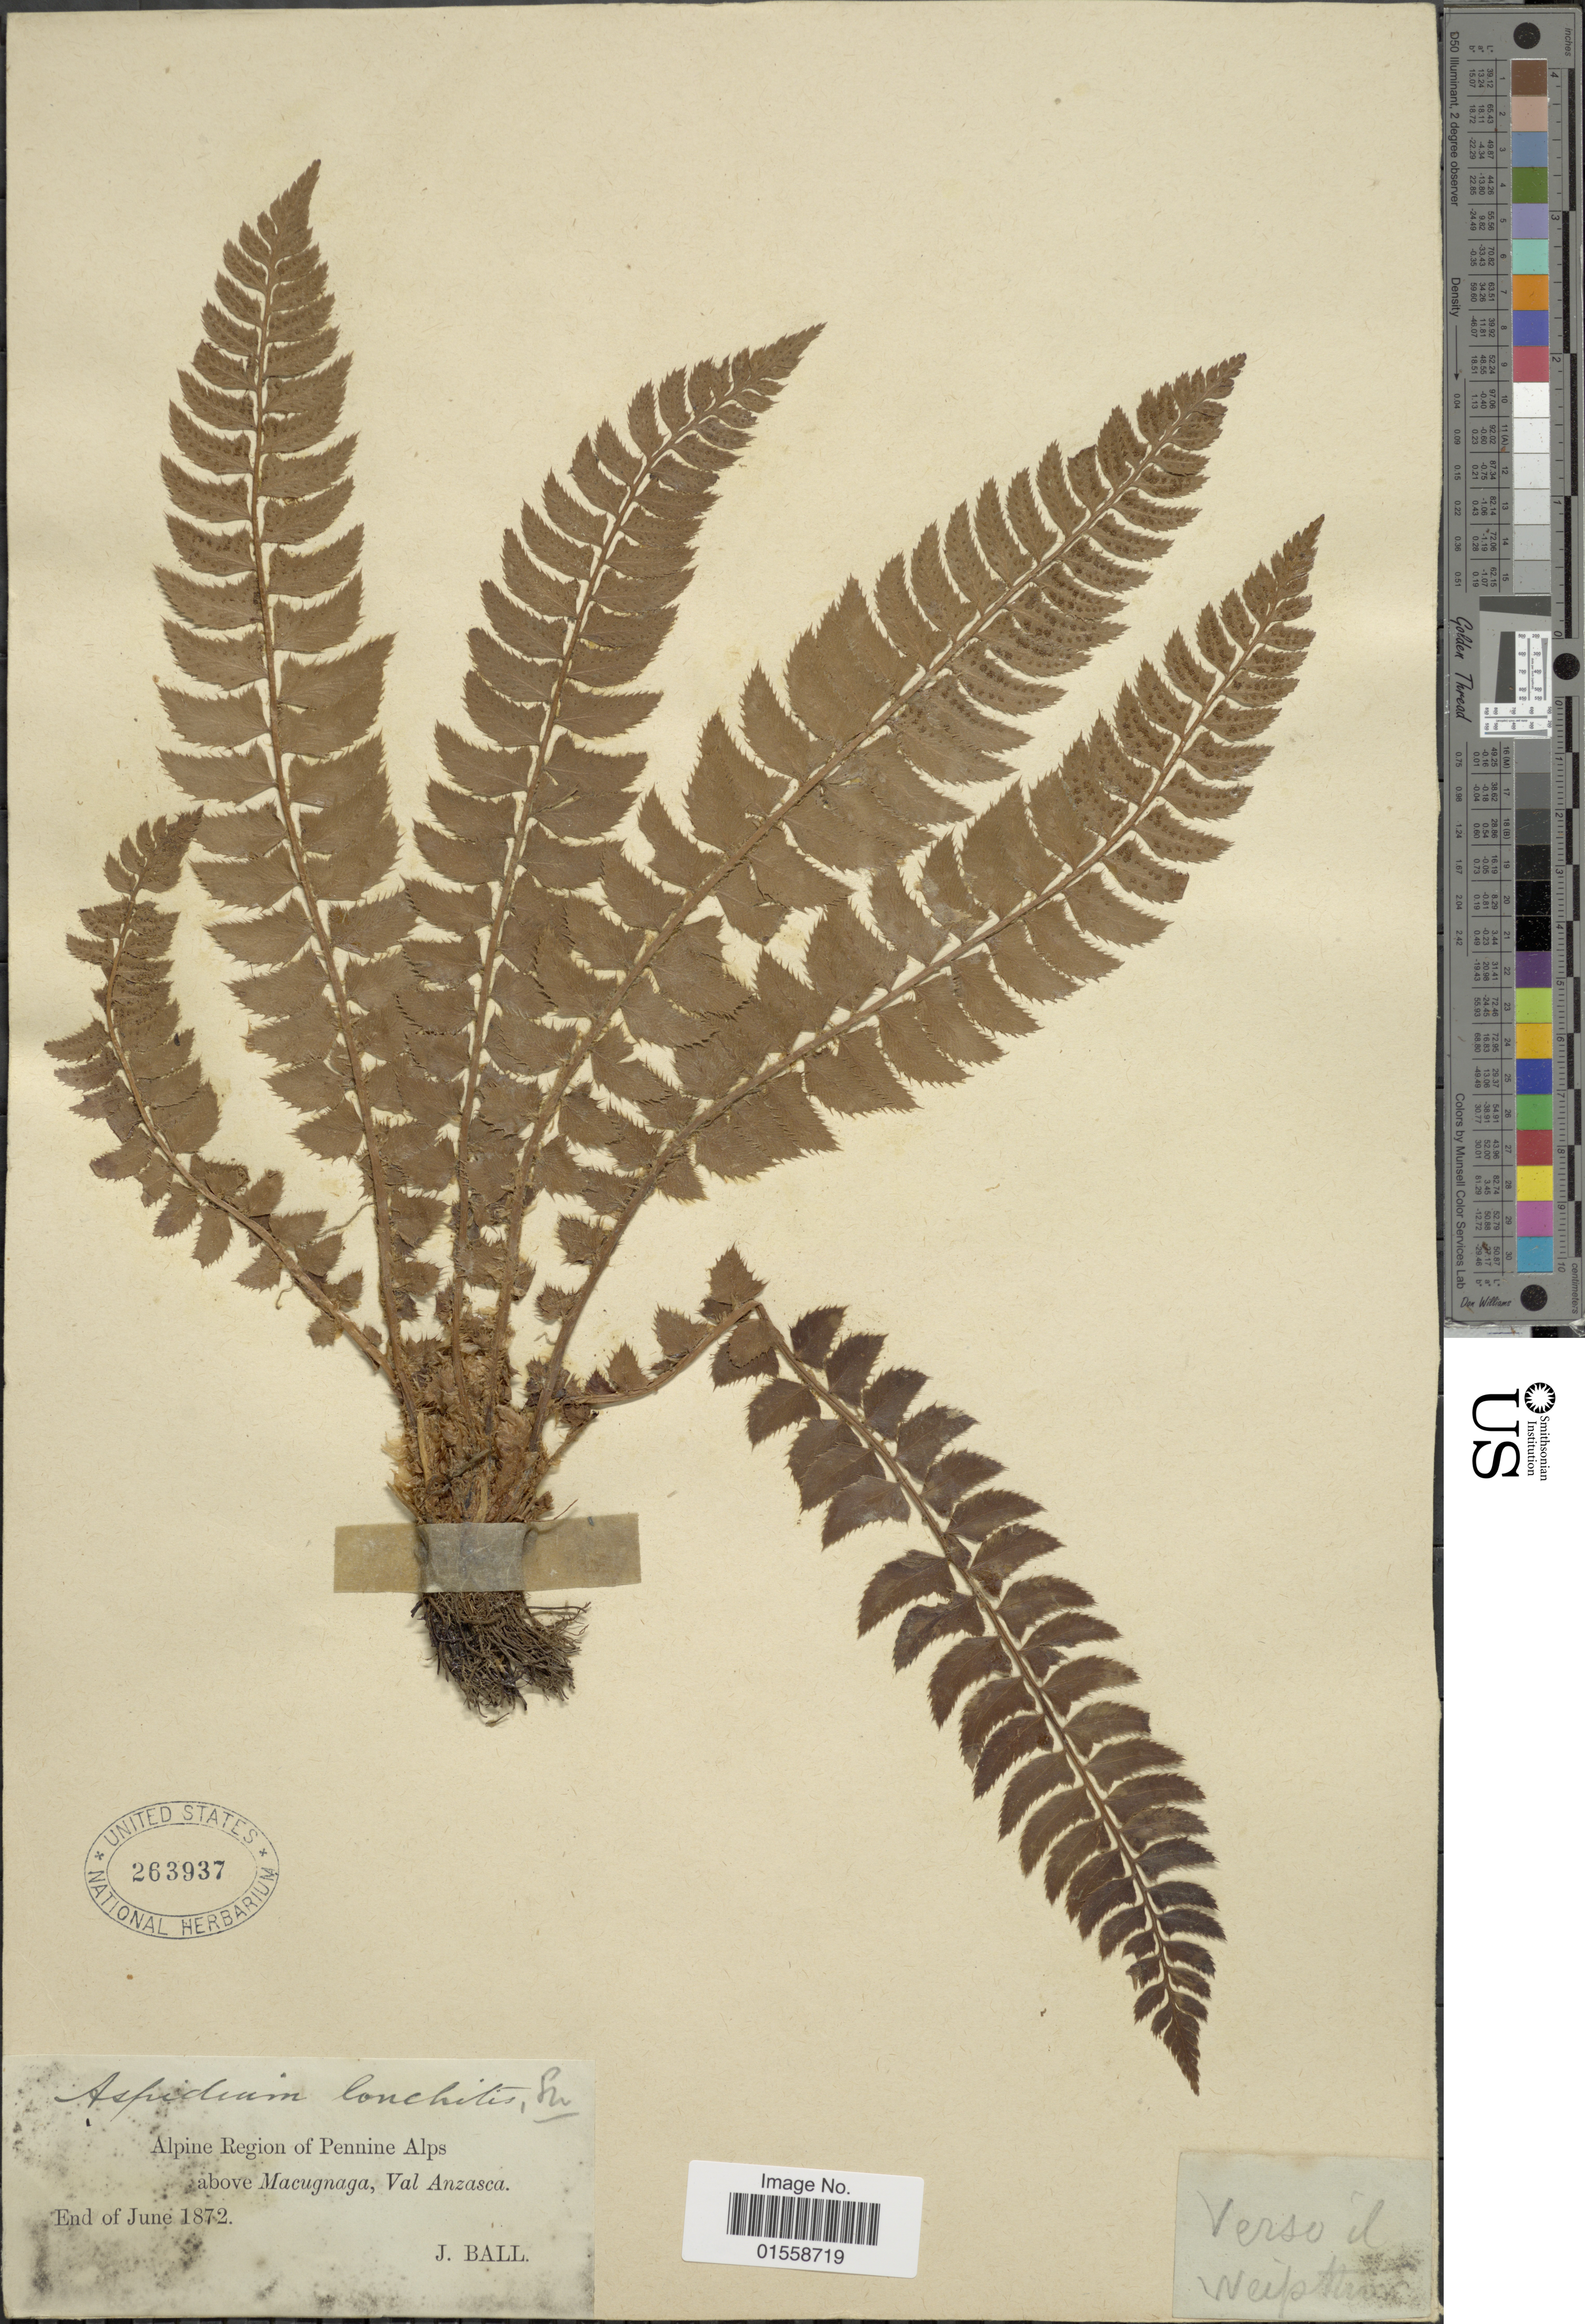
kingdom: Plantae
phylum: Tracheophyta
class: Polypodiopsida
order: Polypodiales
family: Dryopteridaceae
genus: Polystichum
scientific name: Polystichum lonchitis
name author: (Roth) L.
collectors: J. Ball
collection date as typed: End of June 1872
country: Italy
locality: Alpine Region of Pennine Alps, above Macugnaga, Val Anzasca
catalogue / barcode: US 263937